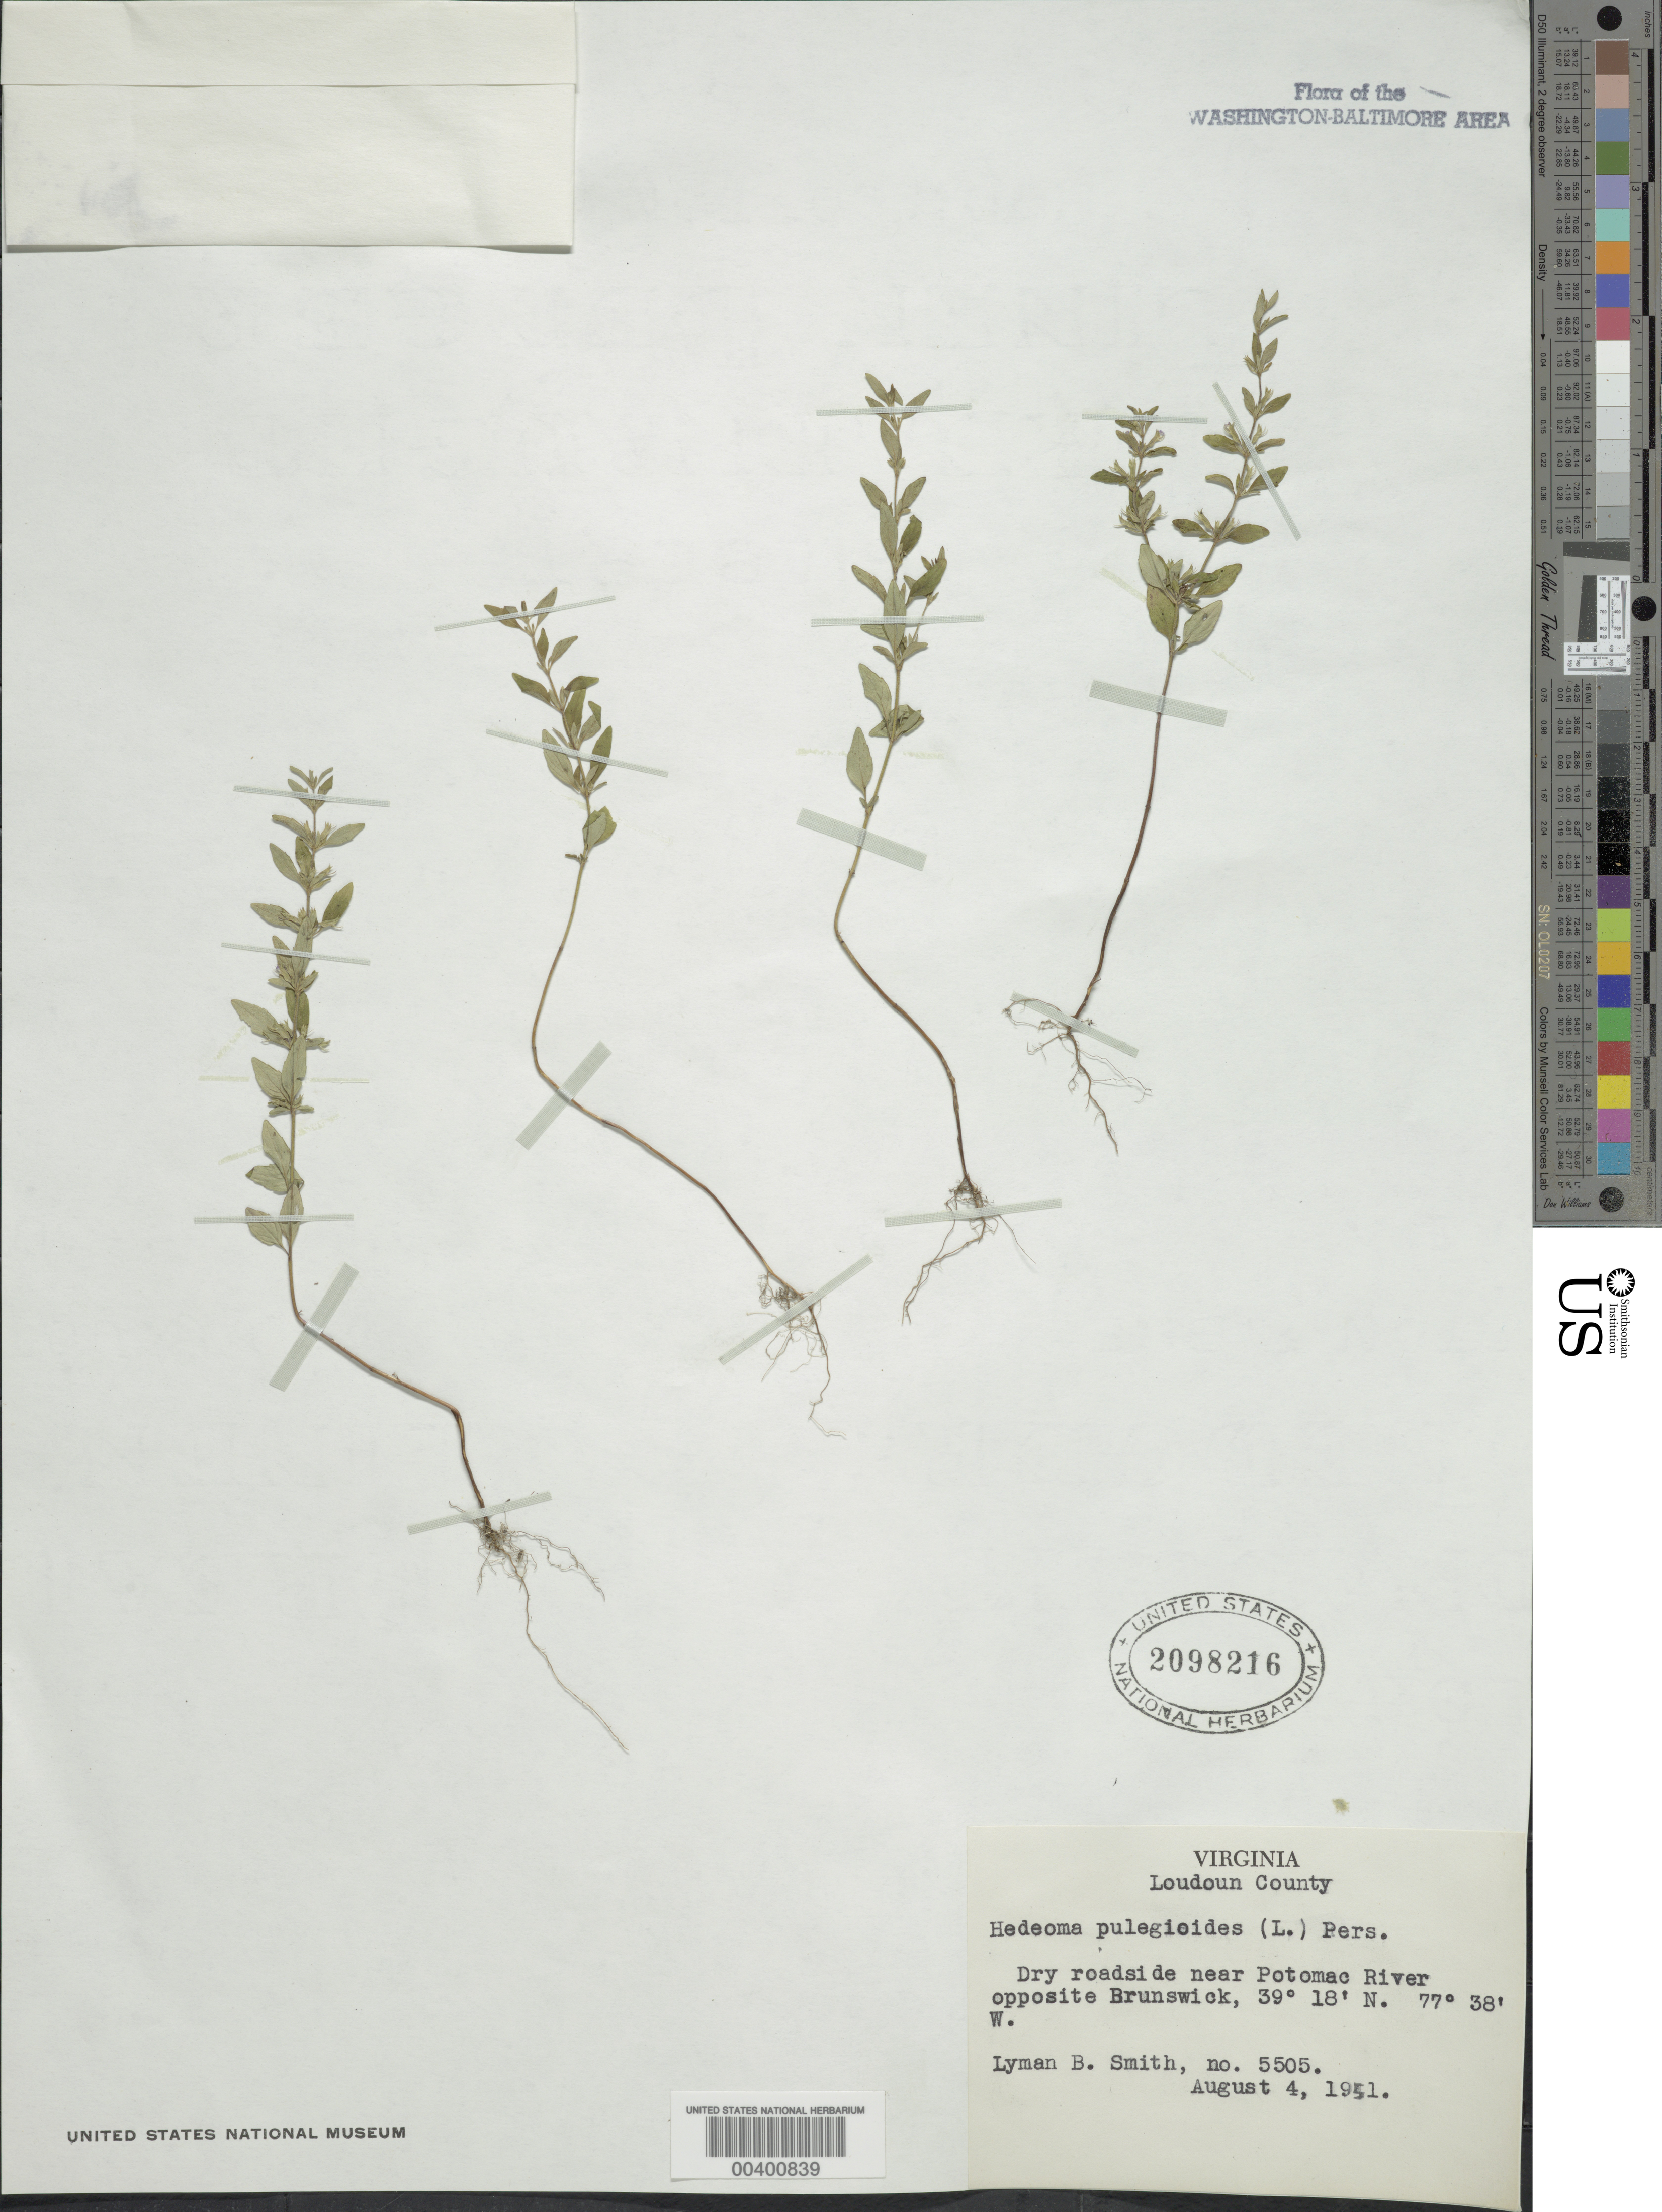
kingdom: Plantae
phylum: Tracheophyta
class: Magnoliopsida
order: Lamiales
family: Lamiaceae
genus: Hedeoma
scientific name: Hedeoma pulegioides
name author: (L.) Pers.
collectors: L. Smith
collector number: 5505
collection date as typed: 04 Aug 1951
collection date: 1951-08-04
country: United States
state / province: Virginia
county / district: Loudoun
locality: Near Potomac River, opposite Brunswick C. and O. Canal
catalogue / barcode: US 2098216